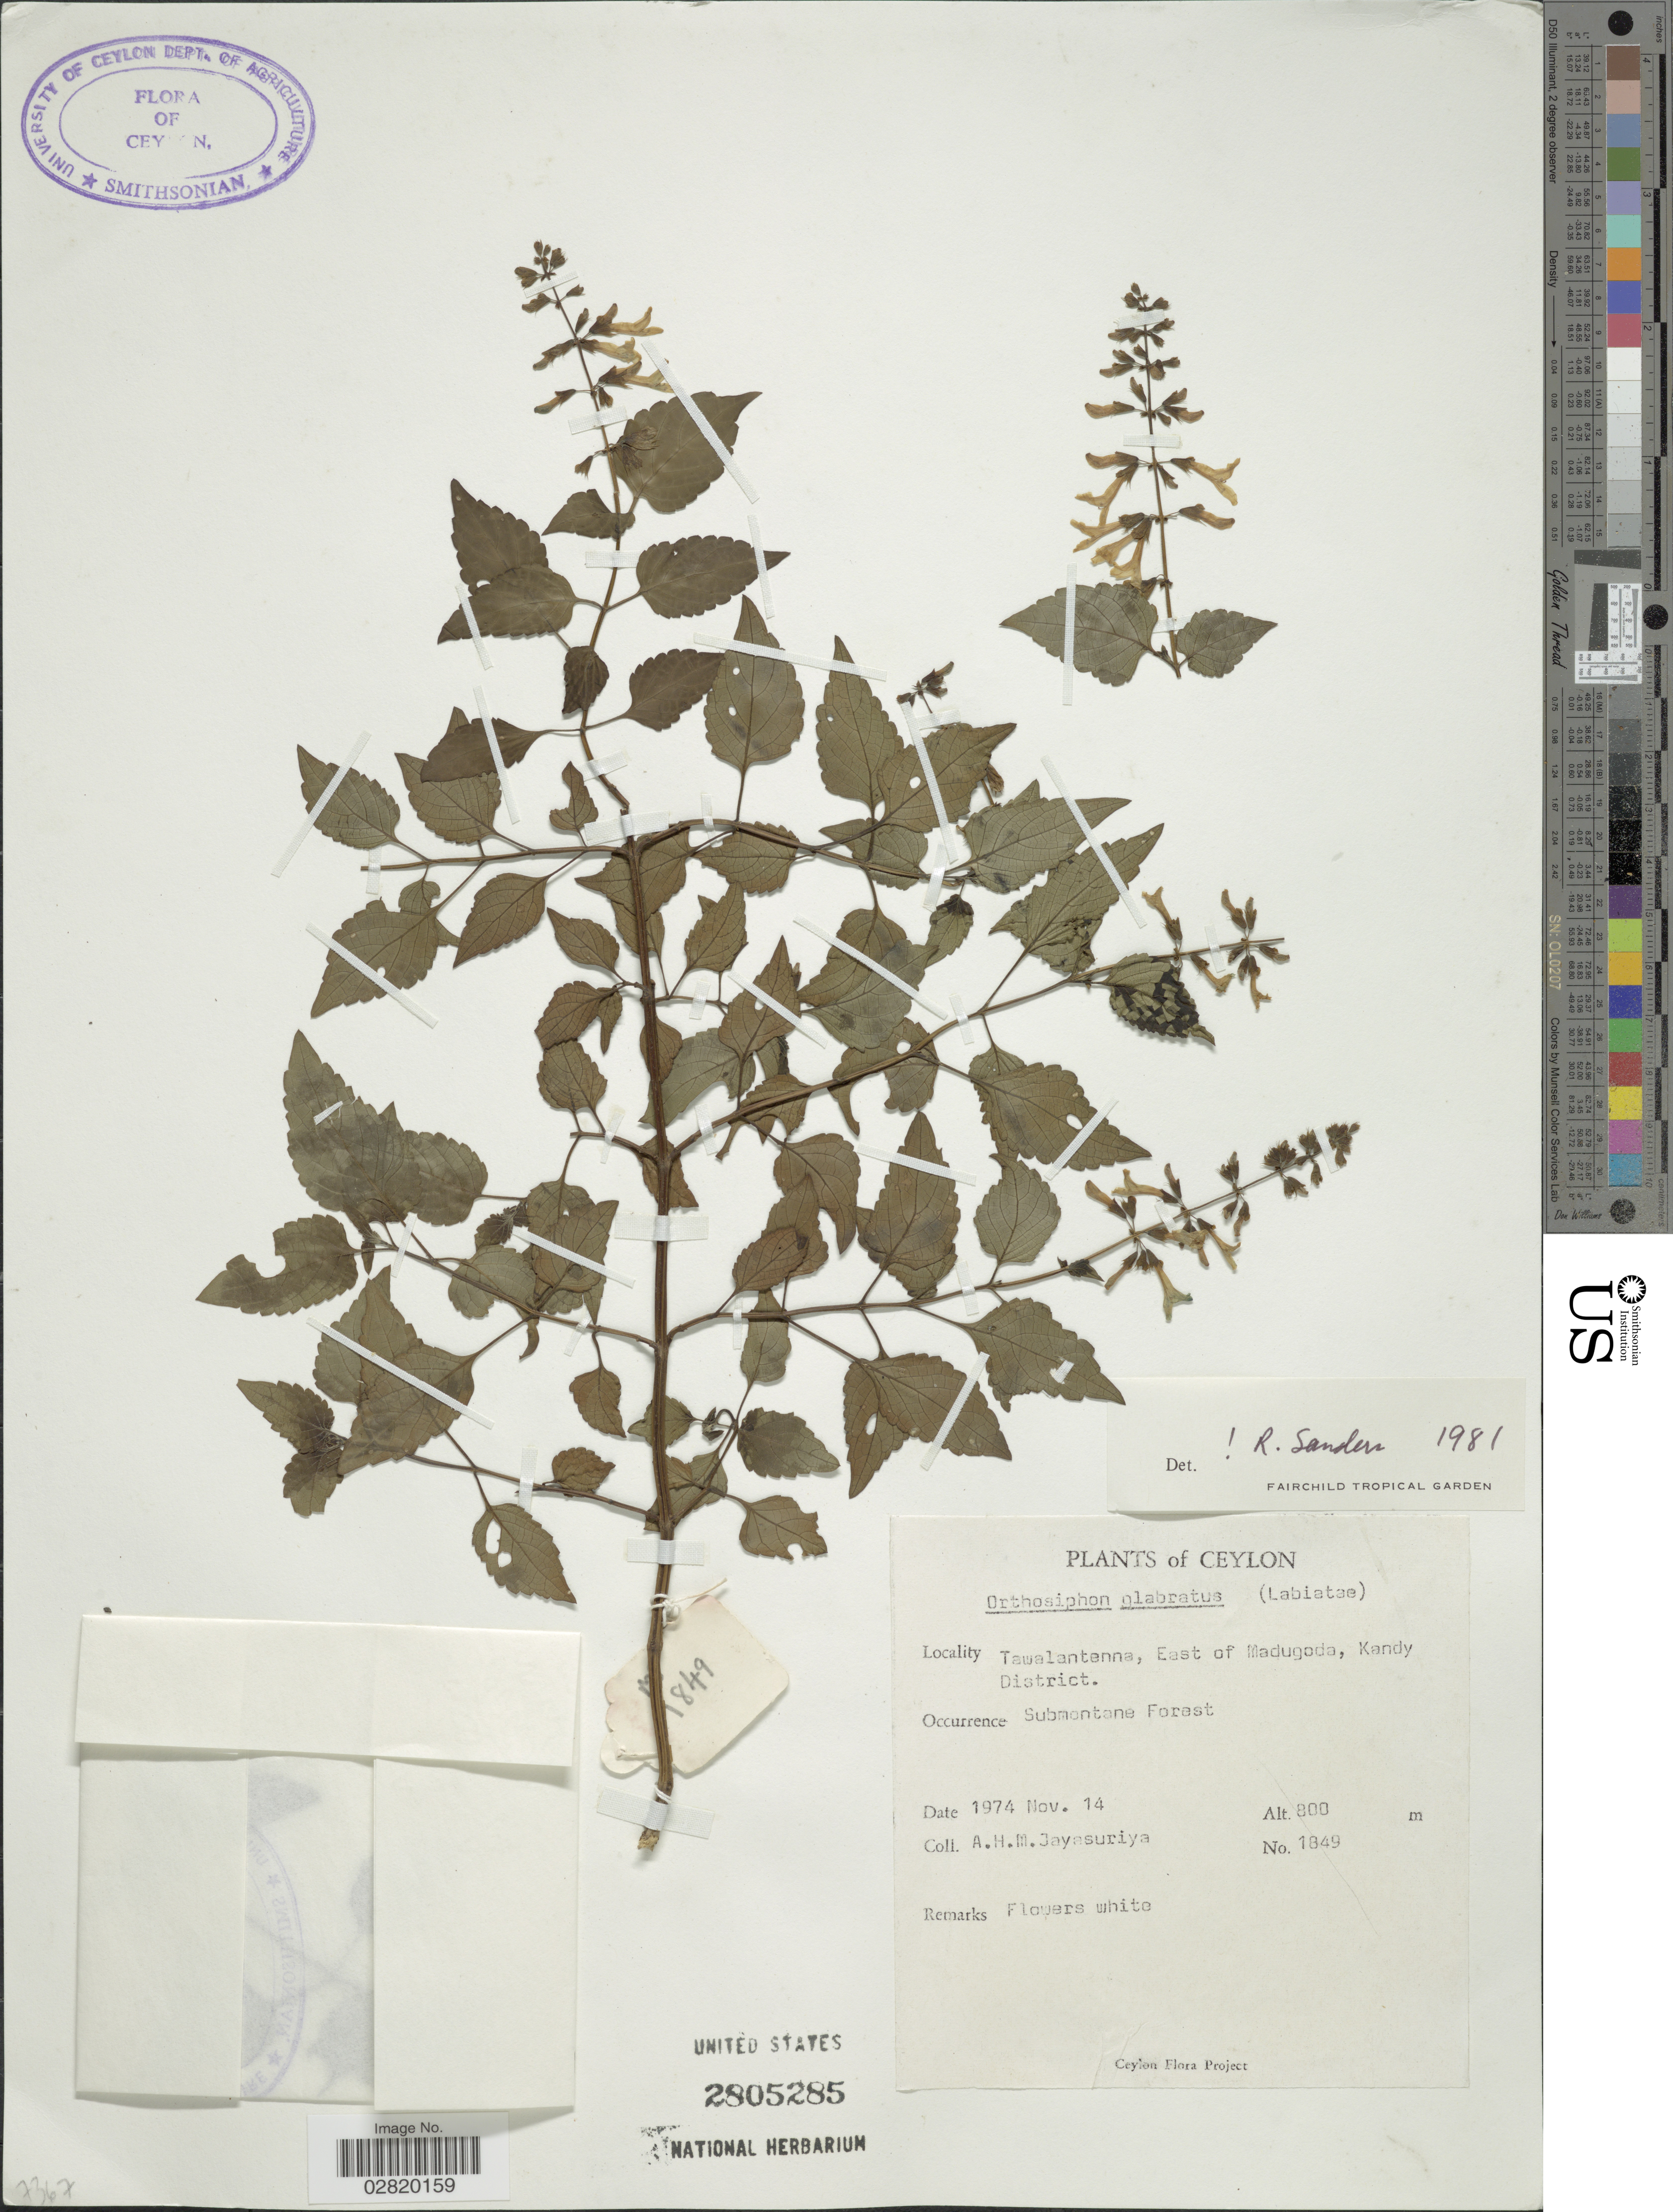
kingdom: Plantae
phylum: Tracheophyta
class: Magnoliopsida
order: Lamiales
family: Lamiaceae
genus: Orthosiphon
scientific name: Orthosiphon glabratus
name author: Benth.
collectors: A. H. Jayasuriya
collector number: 1849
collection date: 1974-11-14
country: Sri Lanka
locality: Tawalantenna, East of Madugoda, Kandy District.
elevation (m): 800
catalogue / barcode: US 2805285